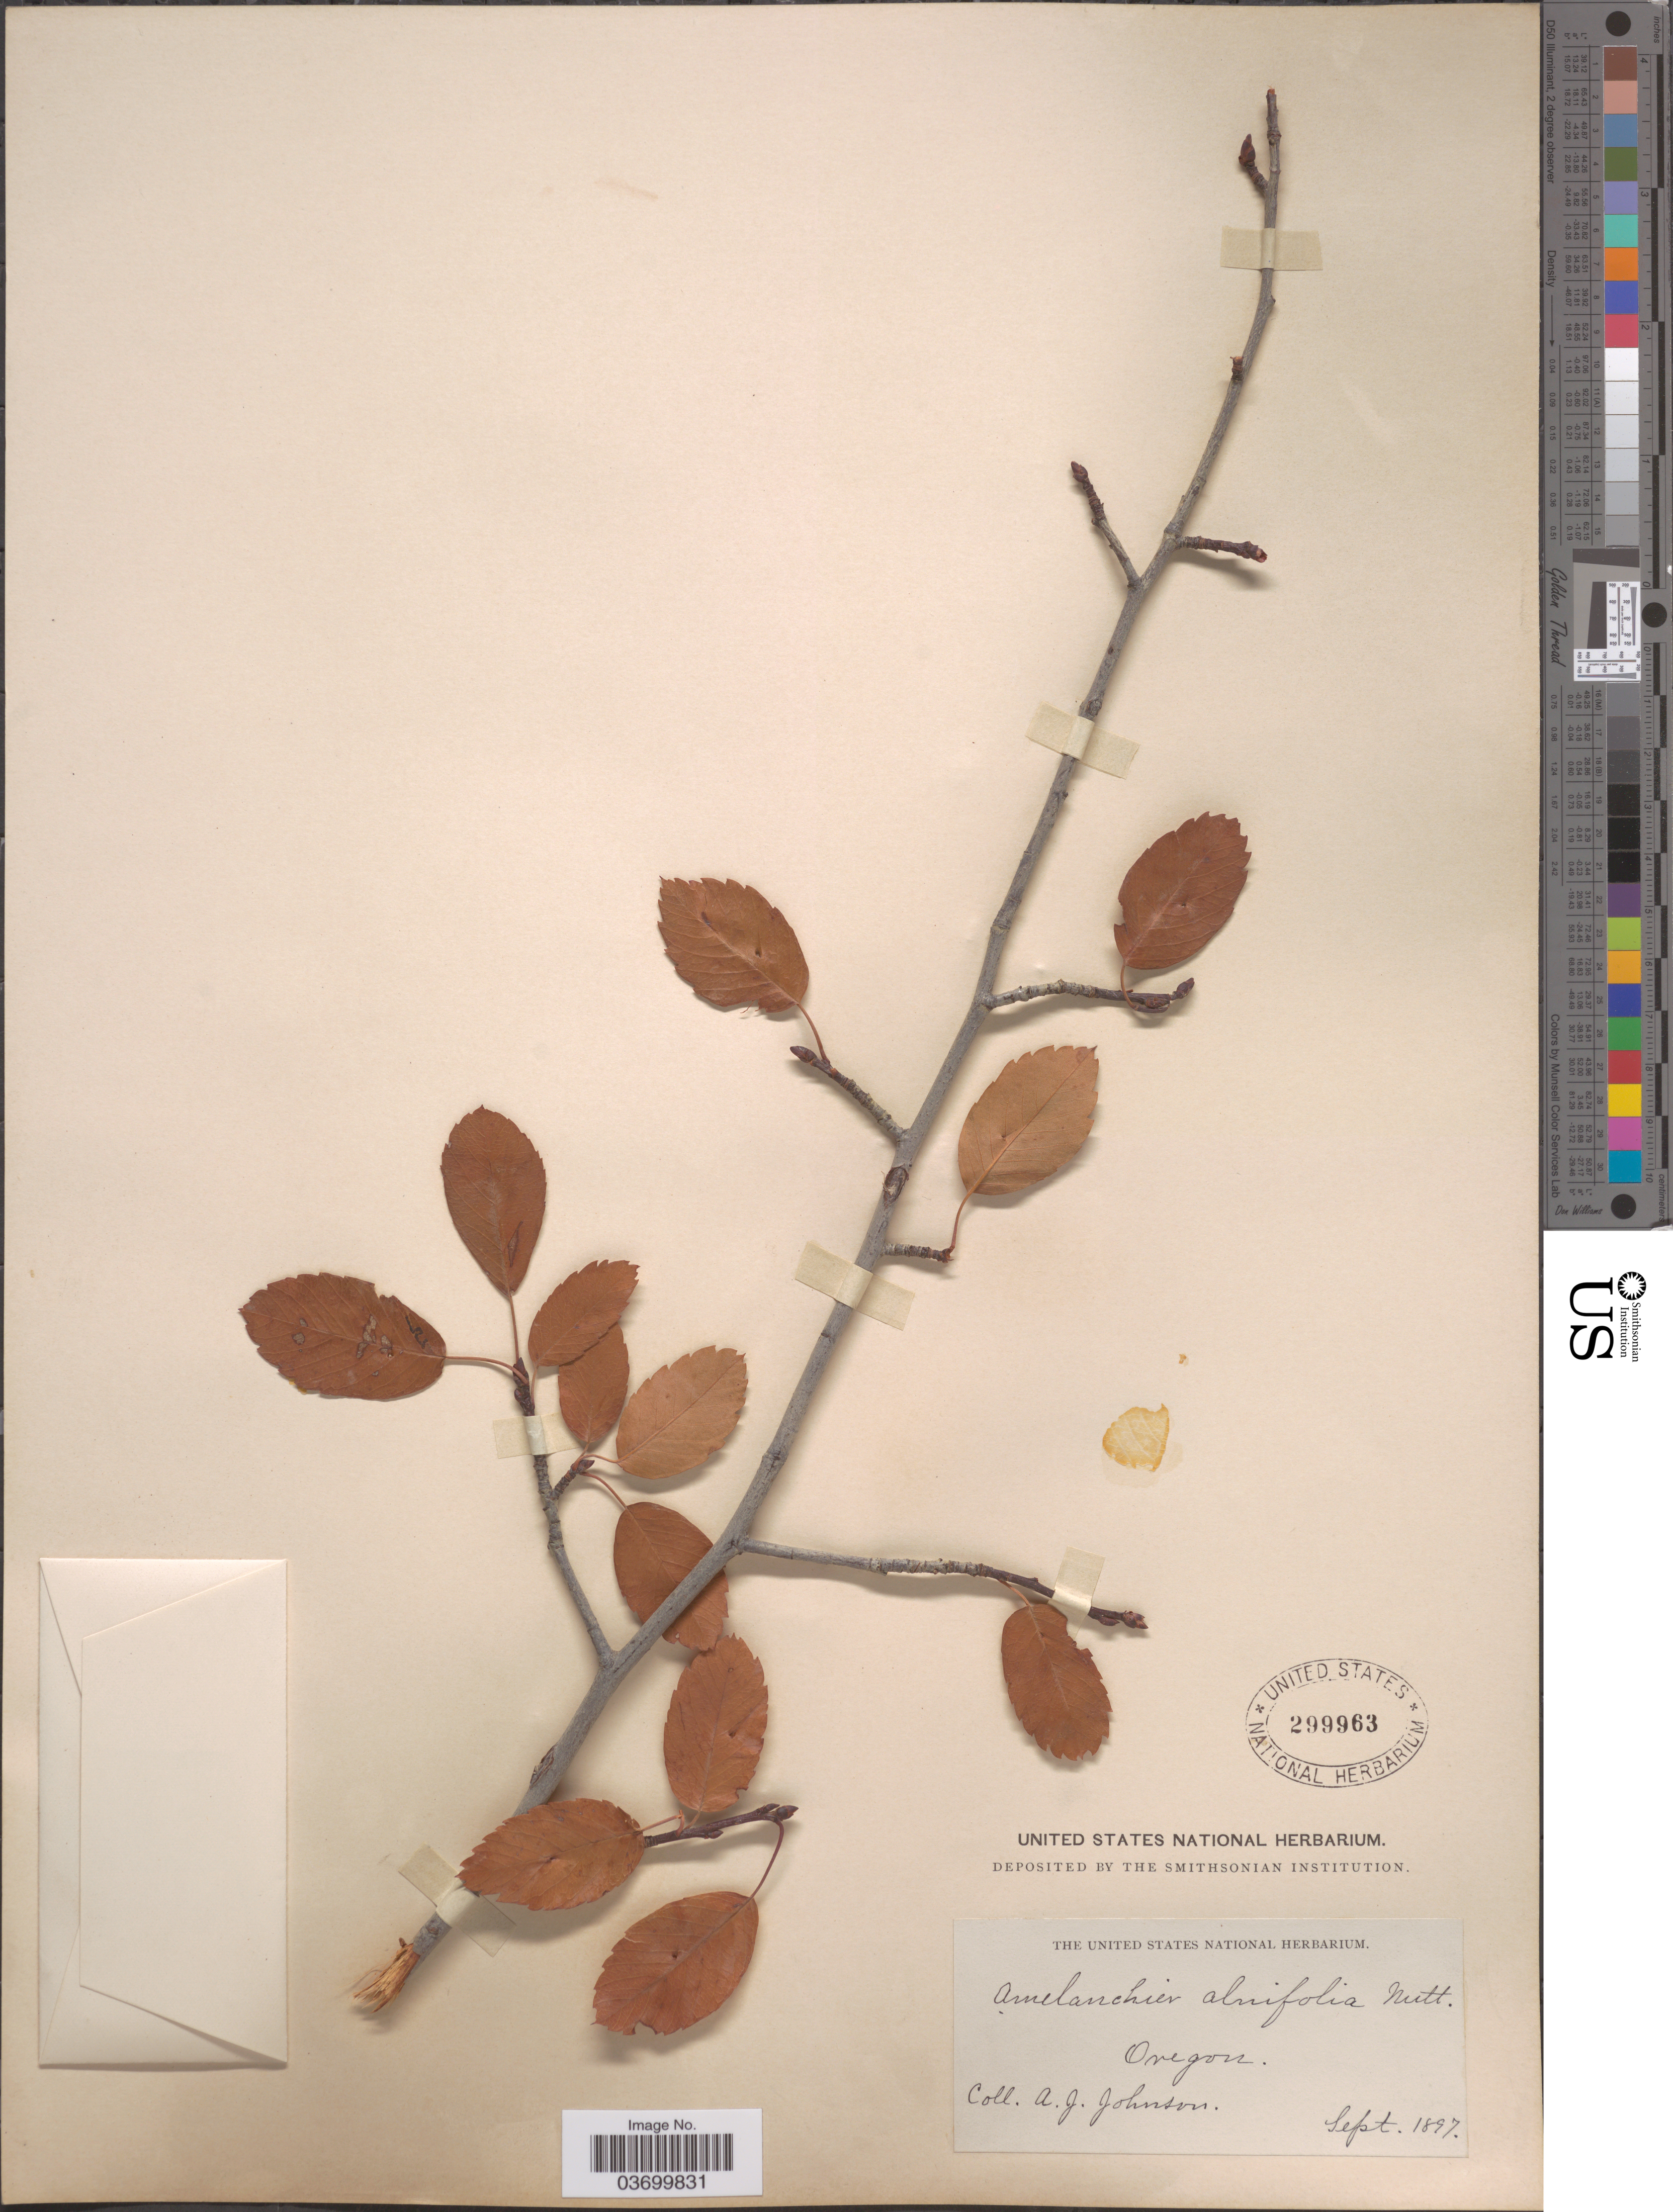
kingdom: Plantae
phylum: Tracheophyta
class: Magnoliopsida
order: Rosales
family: Rosaceae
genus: Amelanchier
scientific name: Amelanchier alnifolia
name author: (Nutt.) Nutt. ex M. Roem.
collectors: A. Johnson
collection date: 1897-09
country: United States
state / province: Oregon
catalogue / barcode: US 299963